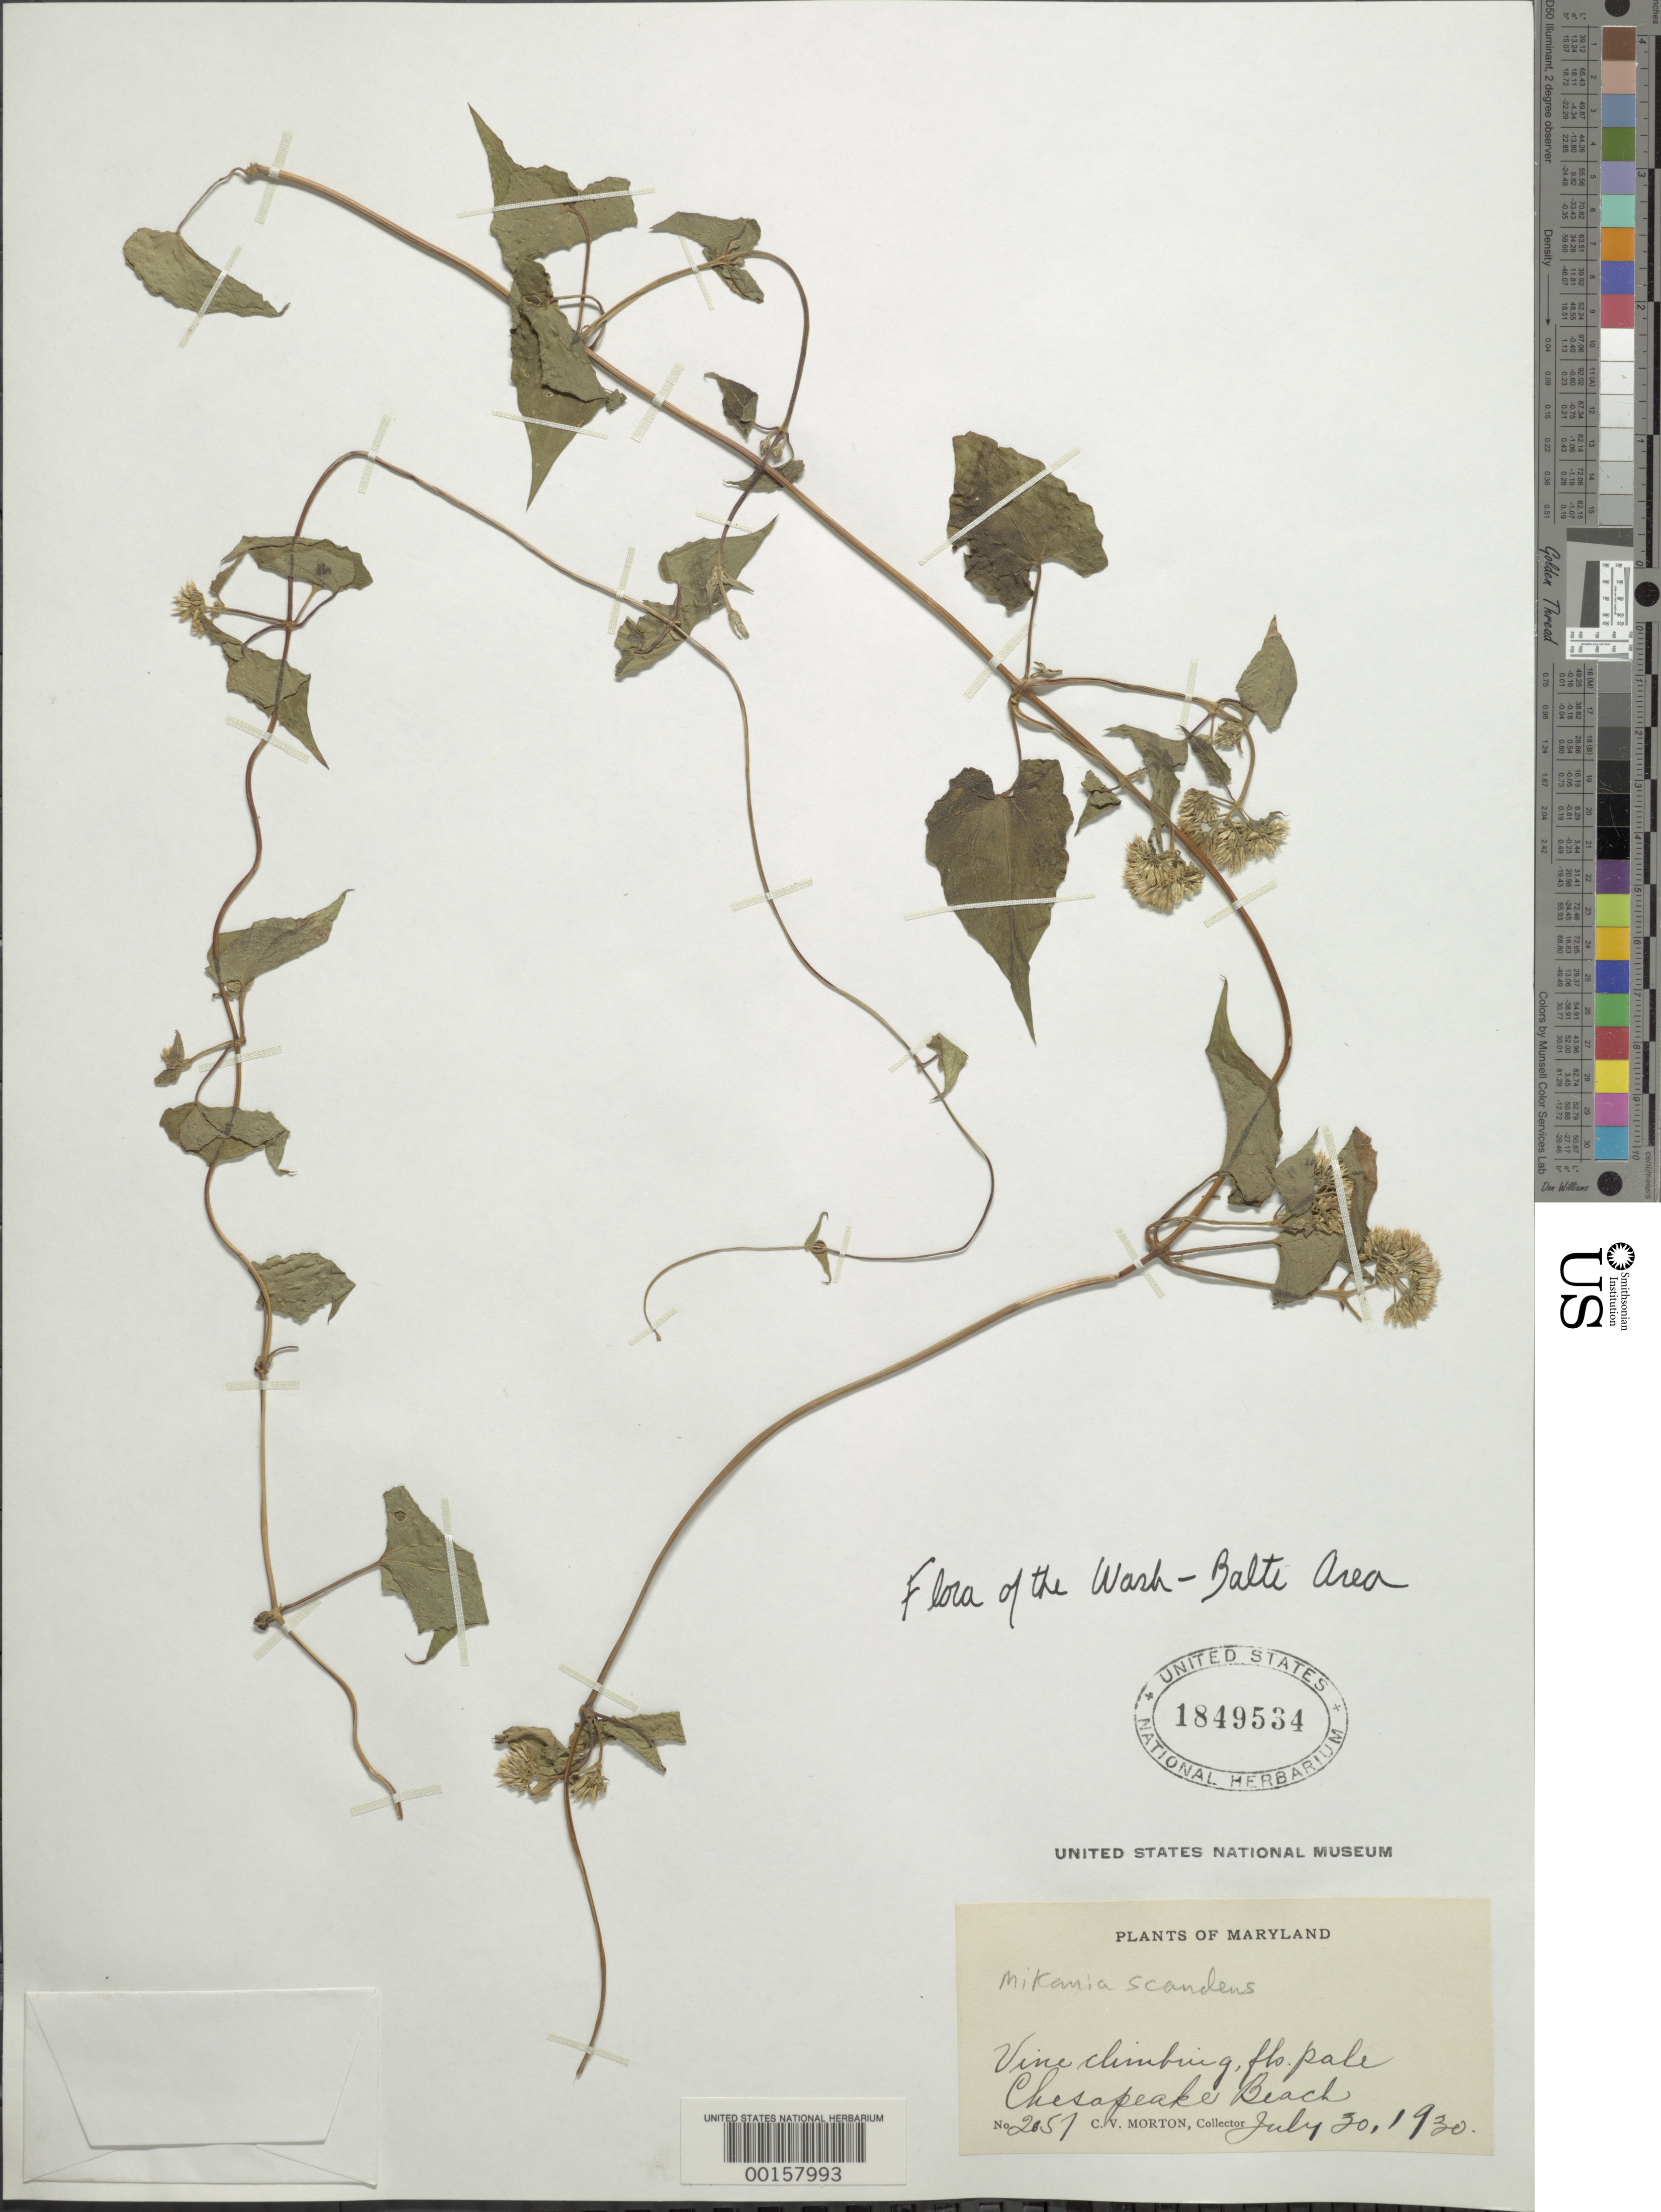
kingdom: Plantae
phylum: Tracheophyta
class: Magnoliopsida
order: Asterales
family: Asteraceae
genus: Mikania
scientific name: Mikania scandens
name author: (L.) Willd.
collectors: C. V. Morton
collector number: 2057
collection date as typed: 30 Jul 1930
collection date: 1930-07-30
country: United States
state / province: Maryland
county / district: Calvert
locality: Chesapeake Beach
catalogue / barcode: US 1849534